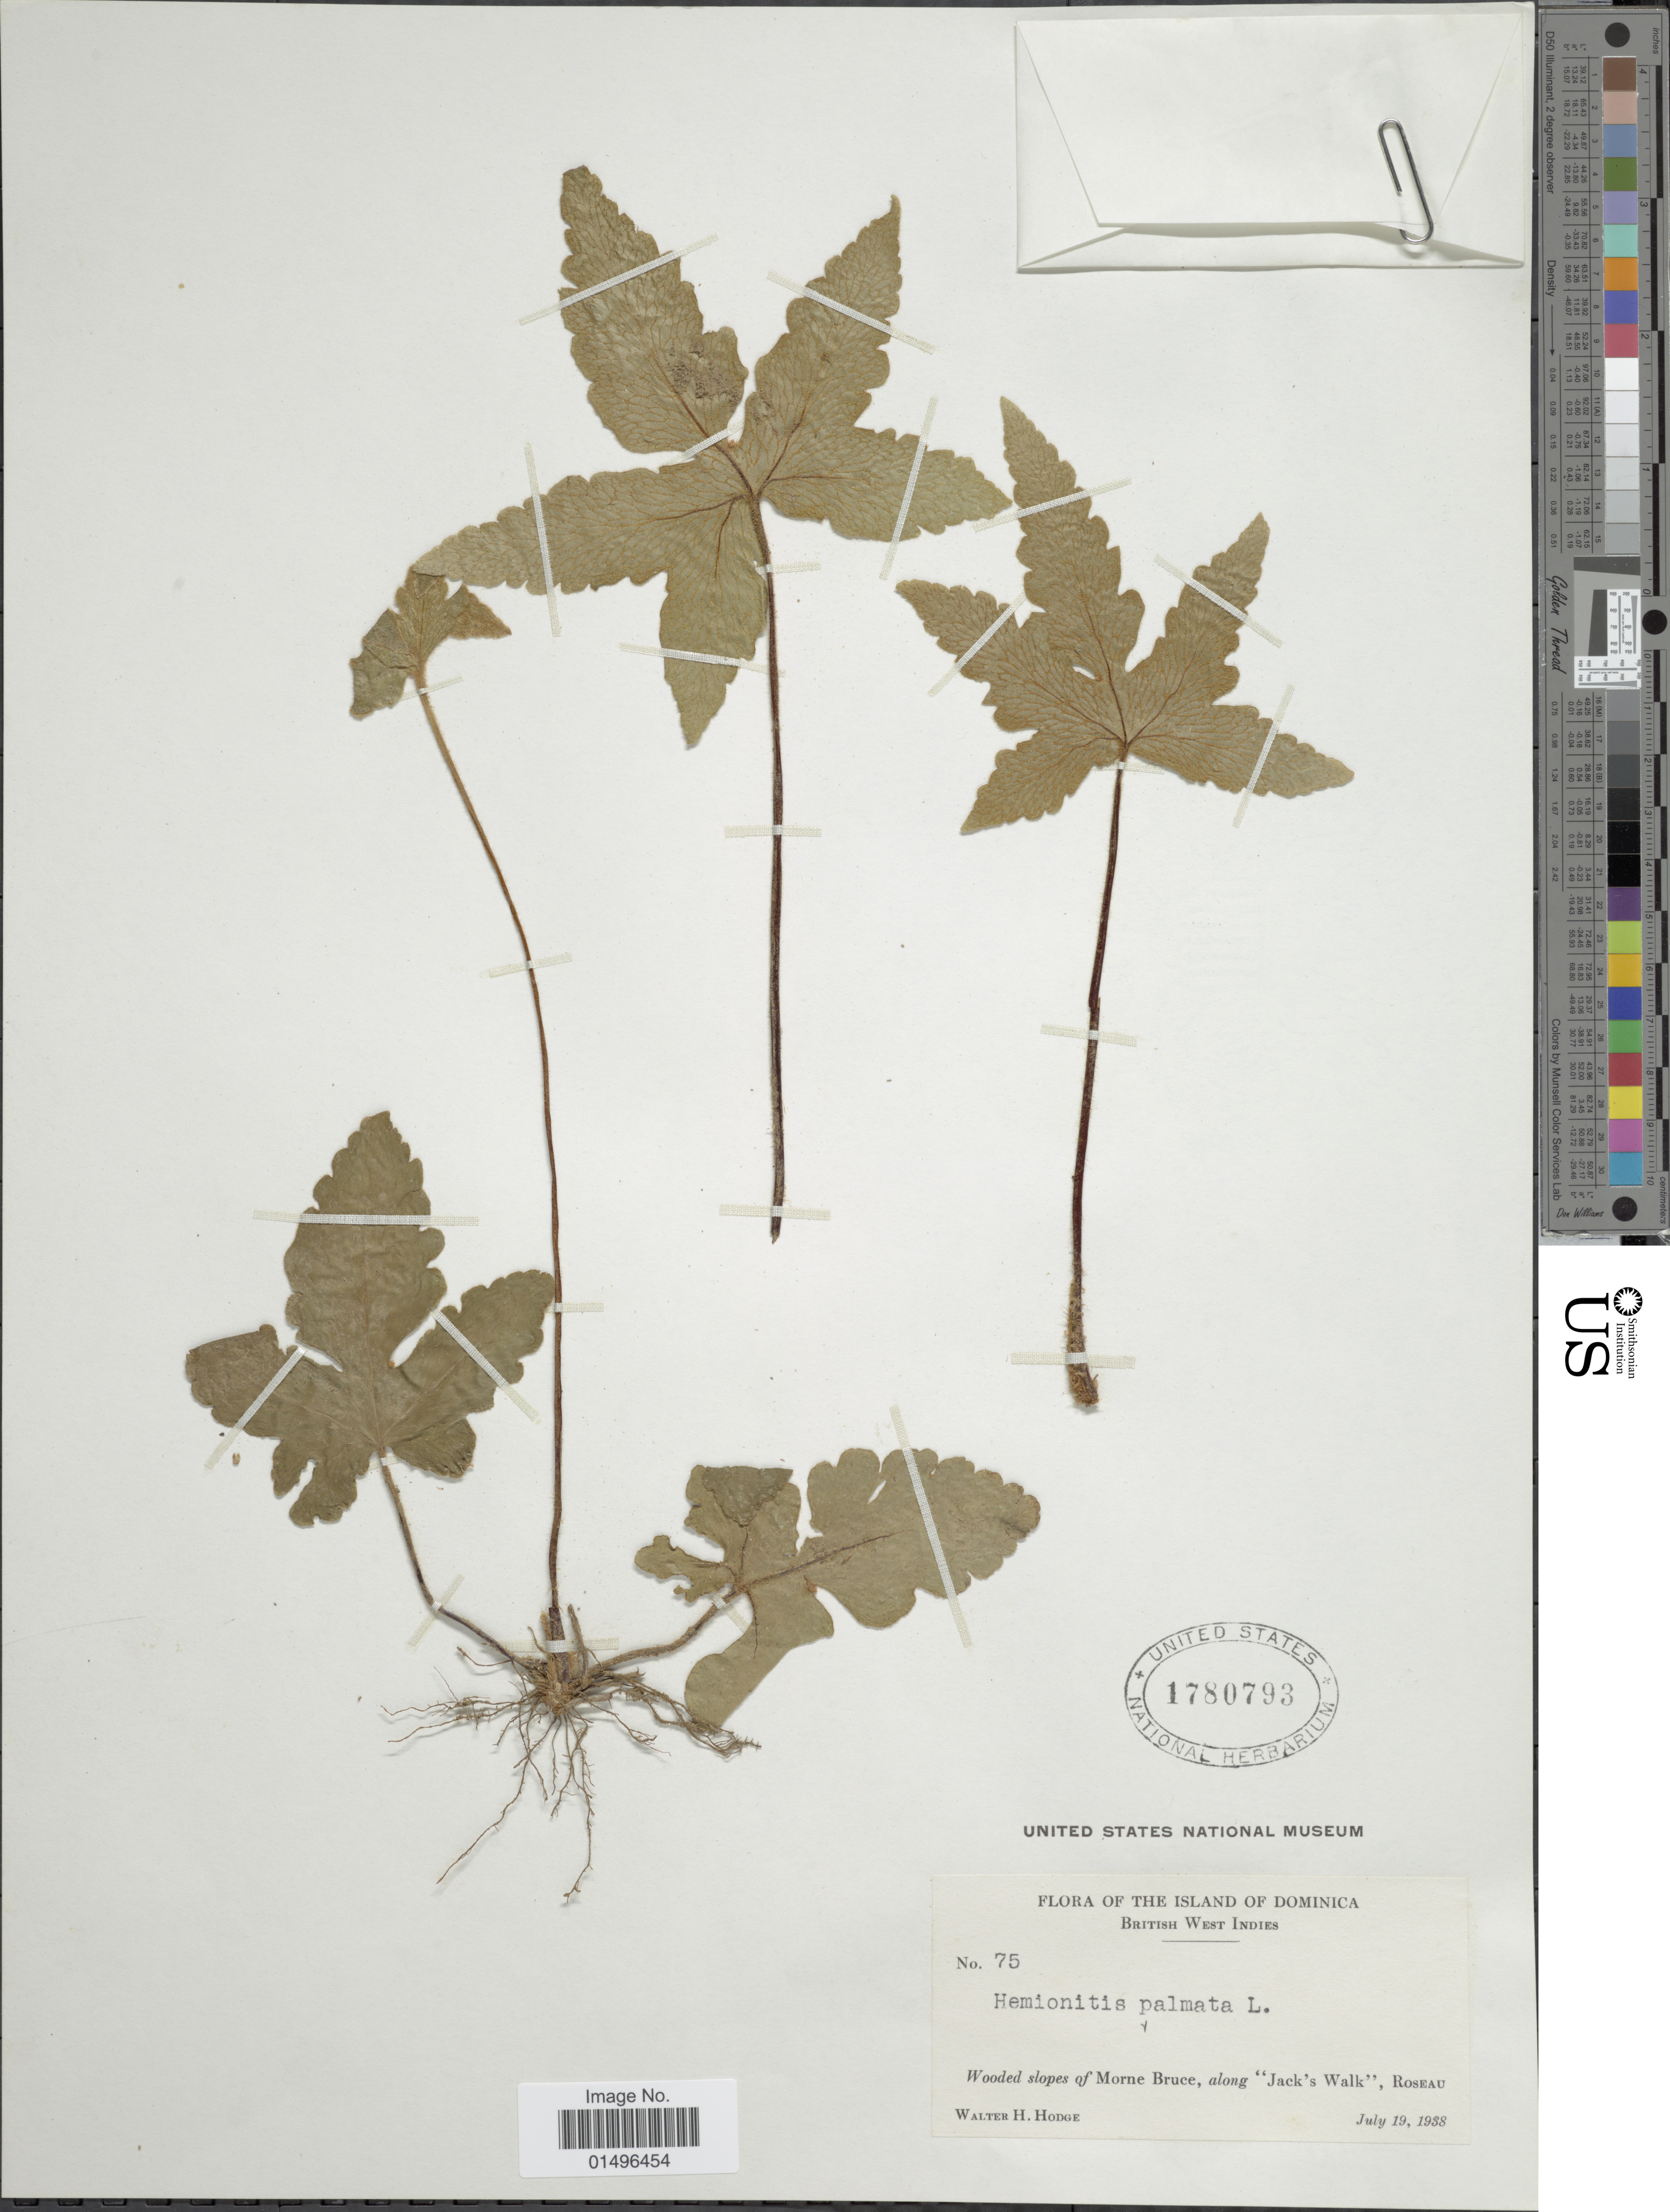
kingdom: Plantae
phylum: Tracheophyta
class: Polypodiopsida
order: Polypodiales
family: Pteridaceae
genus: Hemionitis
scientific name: Hemionitis palmata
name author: L.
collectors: W. Hodge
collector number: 75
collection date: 1938-07-19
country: Dominica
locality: The Island of Dominica, British West Indies, wooded slopes of Morne Bruce, along "Jack's Walk", Roseau.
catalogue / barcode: US 1780793